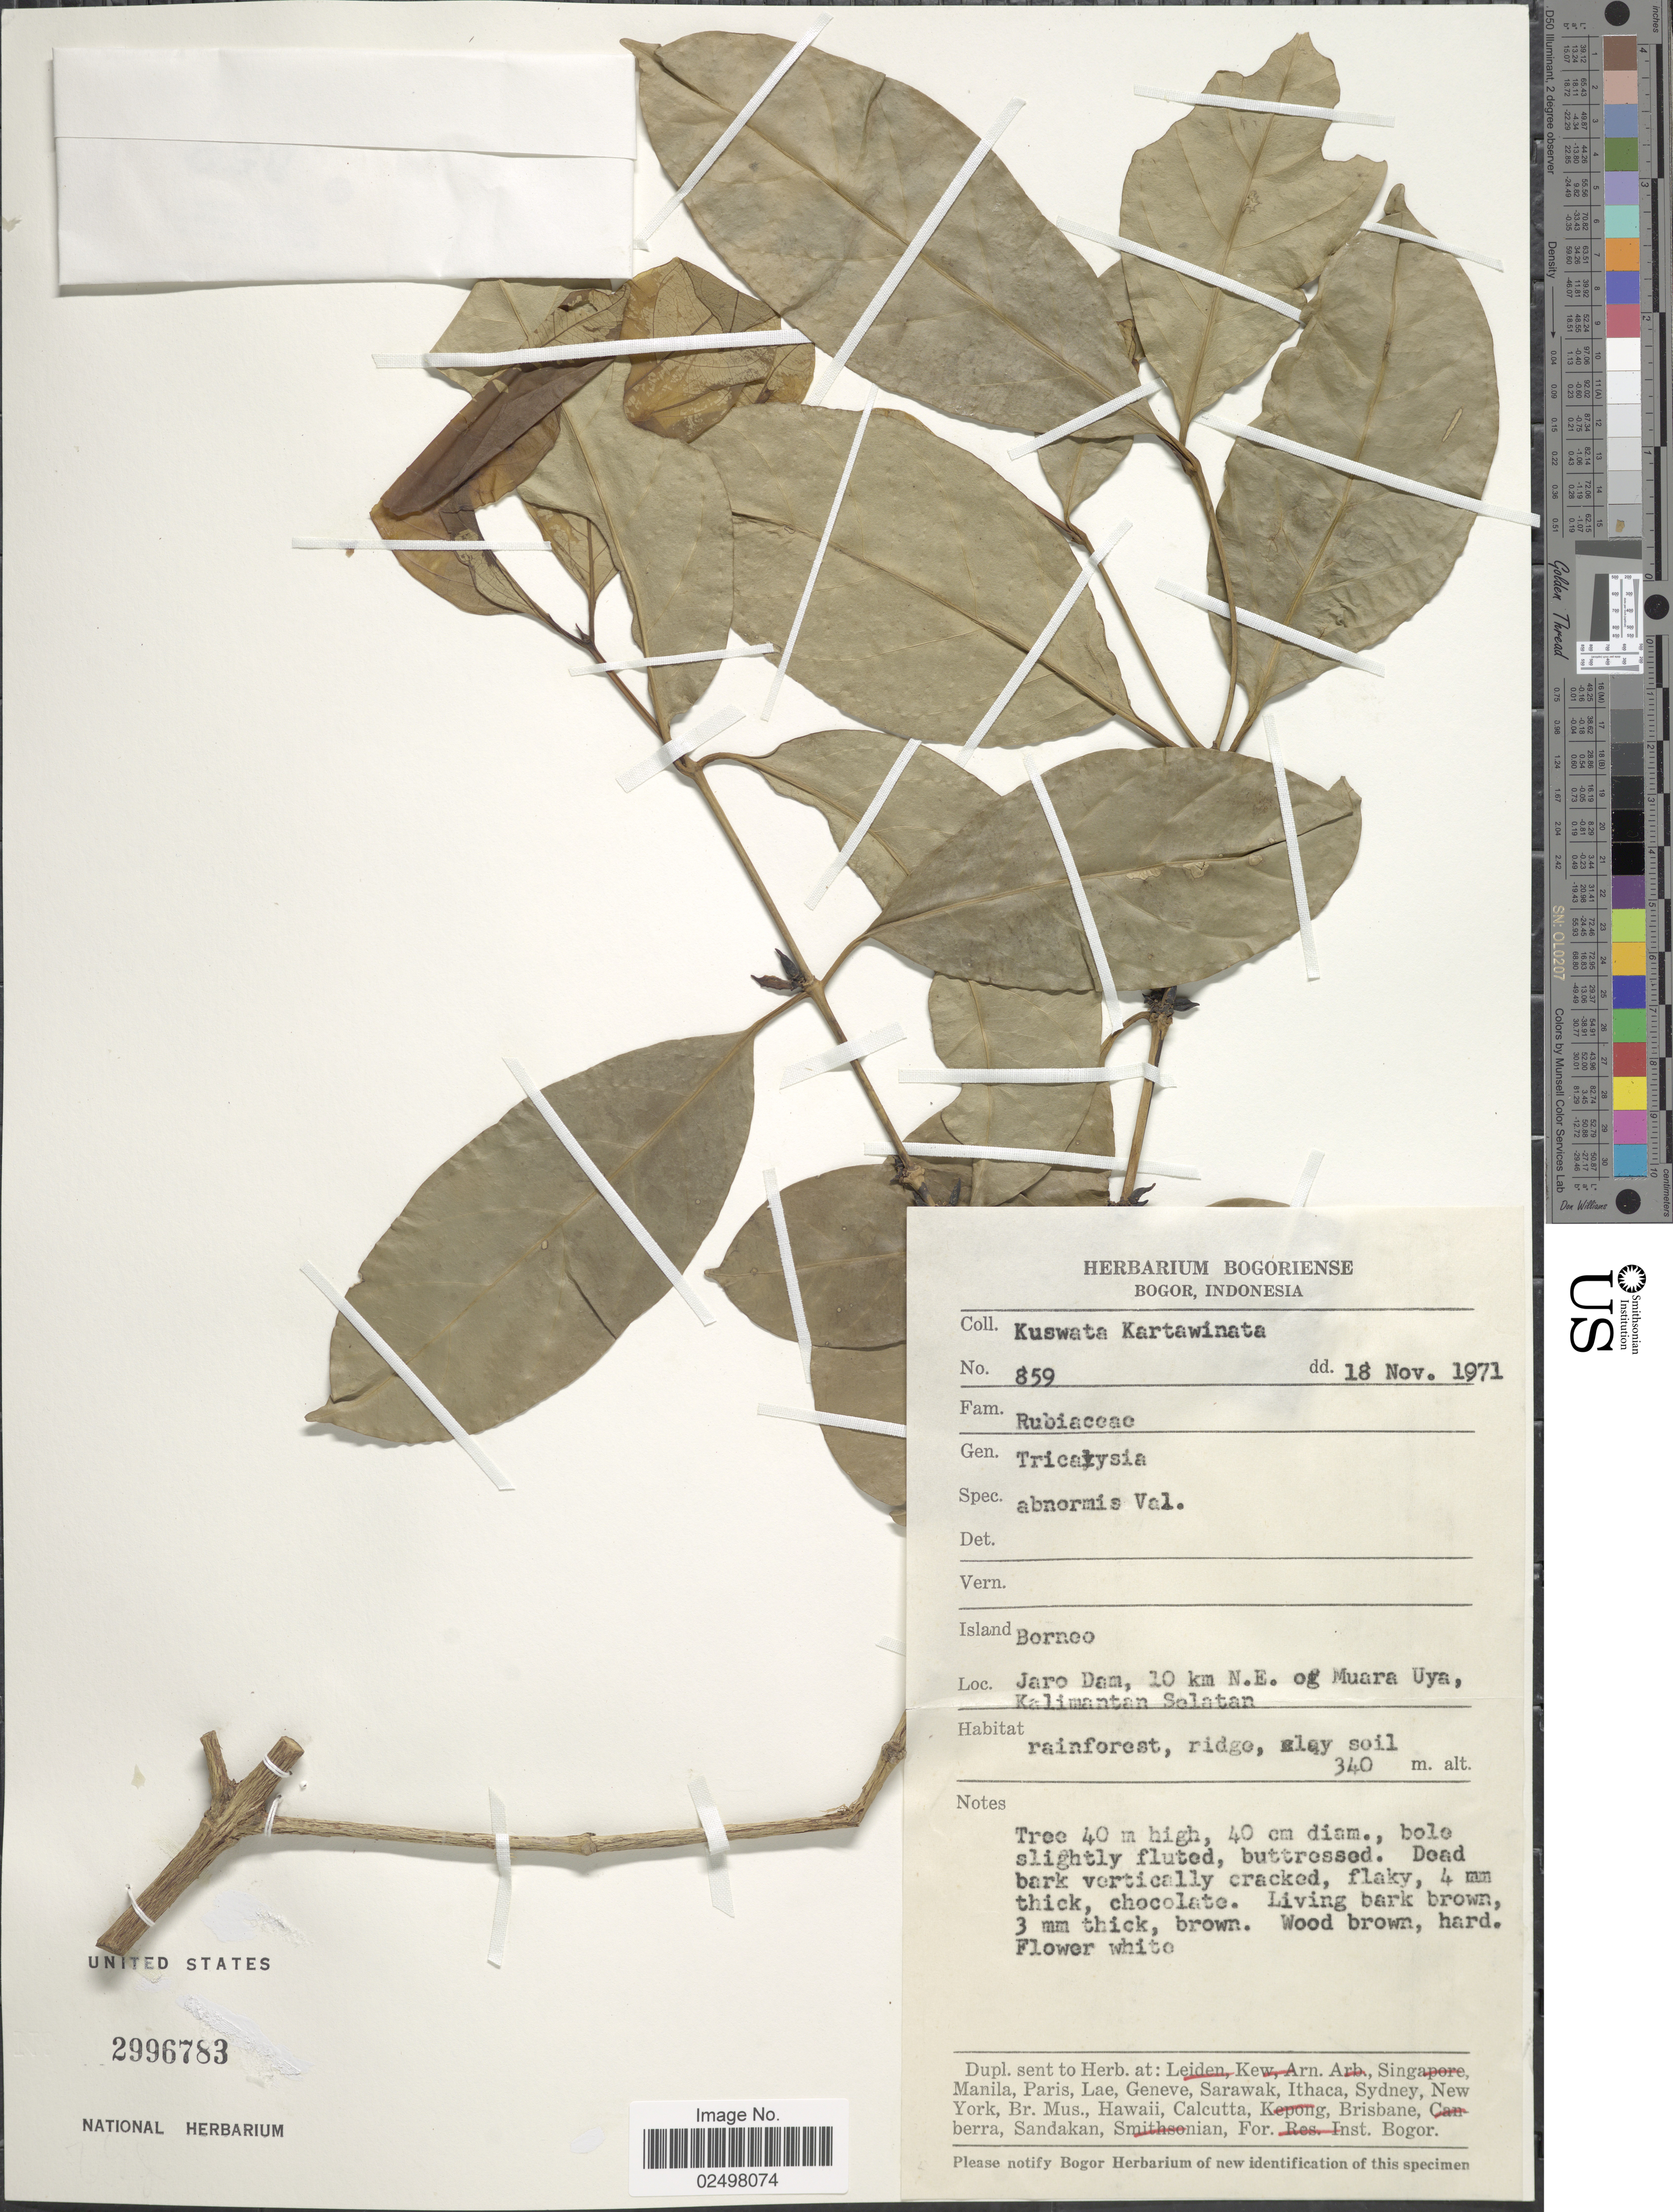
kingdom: Plantae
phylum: Tracheophyta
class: Magnoliopsida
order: Gentianales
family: Rubiaceae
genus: Tricalysia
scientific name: Tricalysia abnormis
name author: (Korth.) Merr.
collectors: K. Kartawinata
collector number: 859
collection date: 1971-11-18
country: Indonesia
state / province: Kalimantan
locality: Island Borneo, Jaro Dam, 10 km N.E. of Muara Uya, Kalimantin Selatan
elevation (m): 340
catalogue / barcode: US 2996783